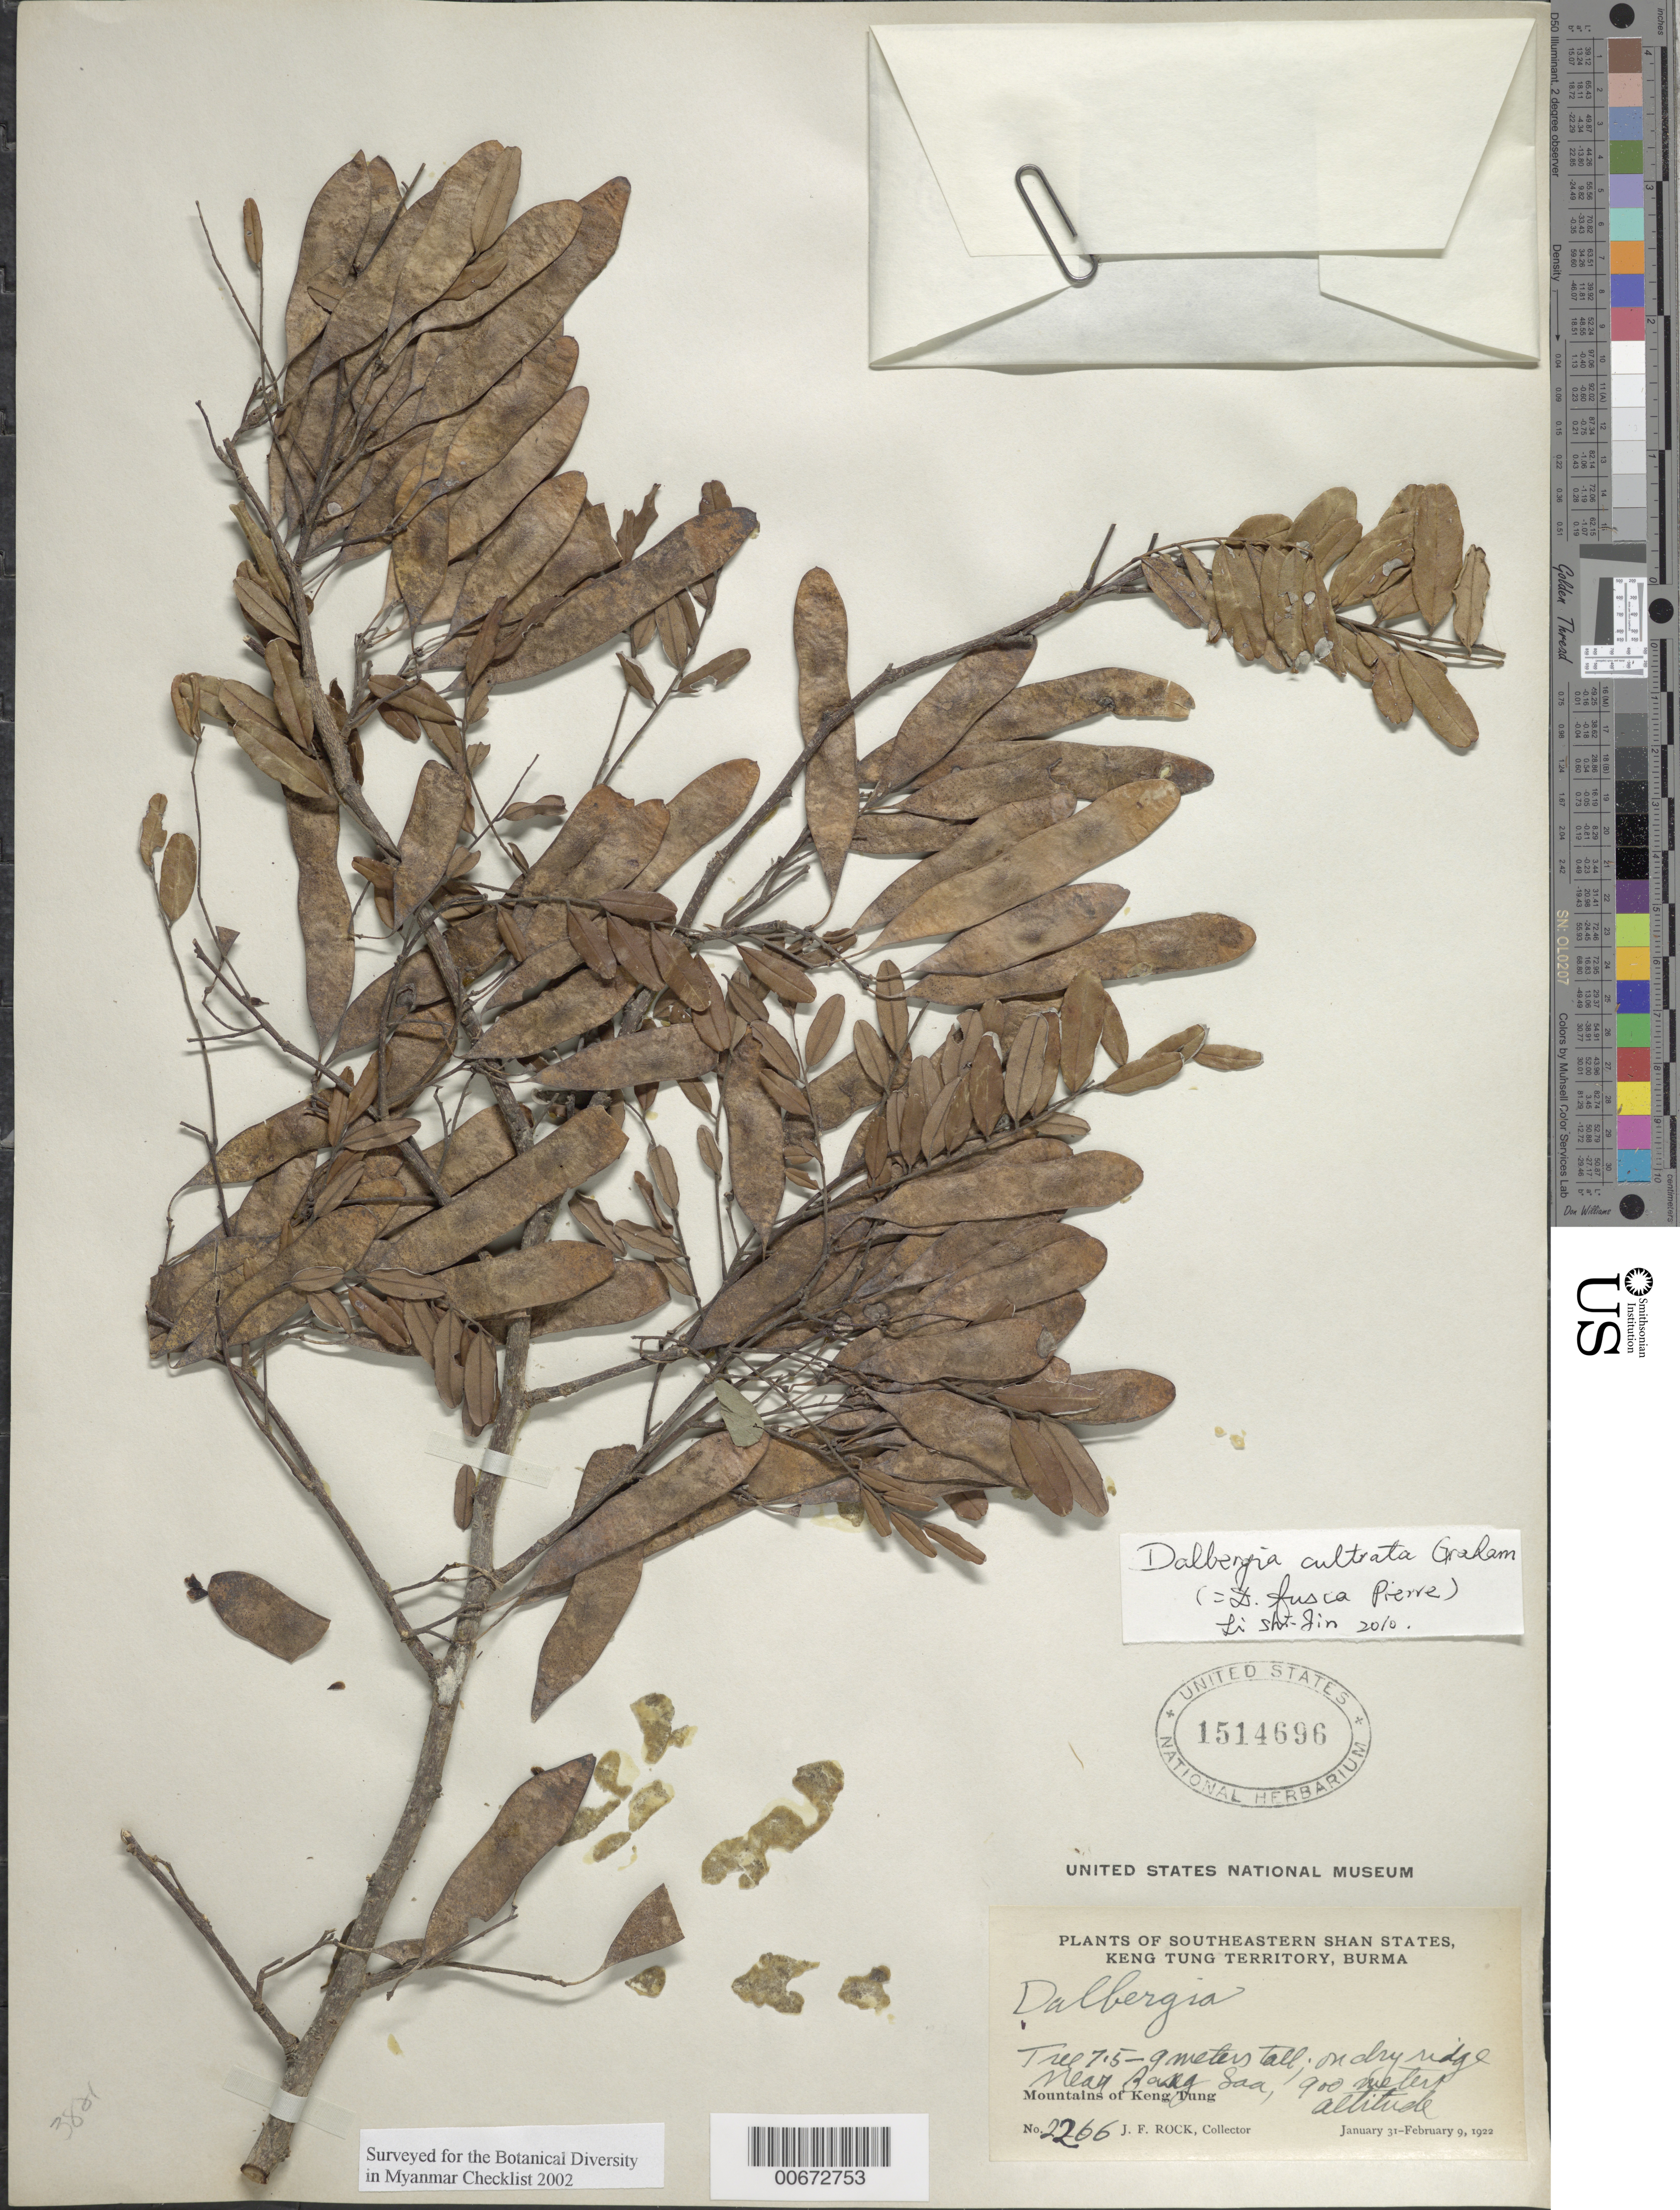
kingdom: Plantae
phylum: Tracheophyta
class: Magnoliopsida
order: Fabales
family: Fabaceae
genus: Dalbergia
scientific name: Dalbergia cultrata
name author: Graham ex Benth.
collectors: J. F. Rock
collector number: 2266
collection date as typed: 31 Jan 1922 to 09 Feb 1922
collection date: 1922-01-31/1922-02-09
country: Myanmar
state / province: Shan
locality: Keng Tung Territory, Mountains of Keng Tung, near Boseg Saa.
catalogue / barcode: US 1514696